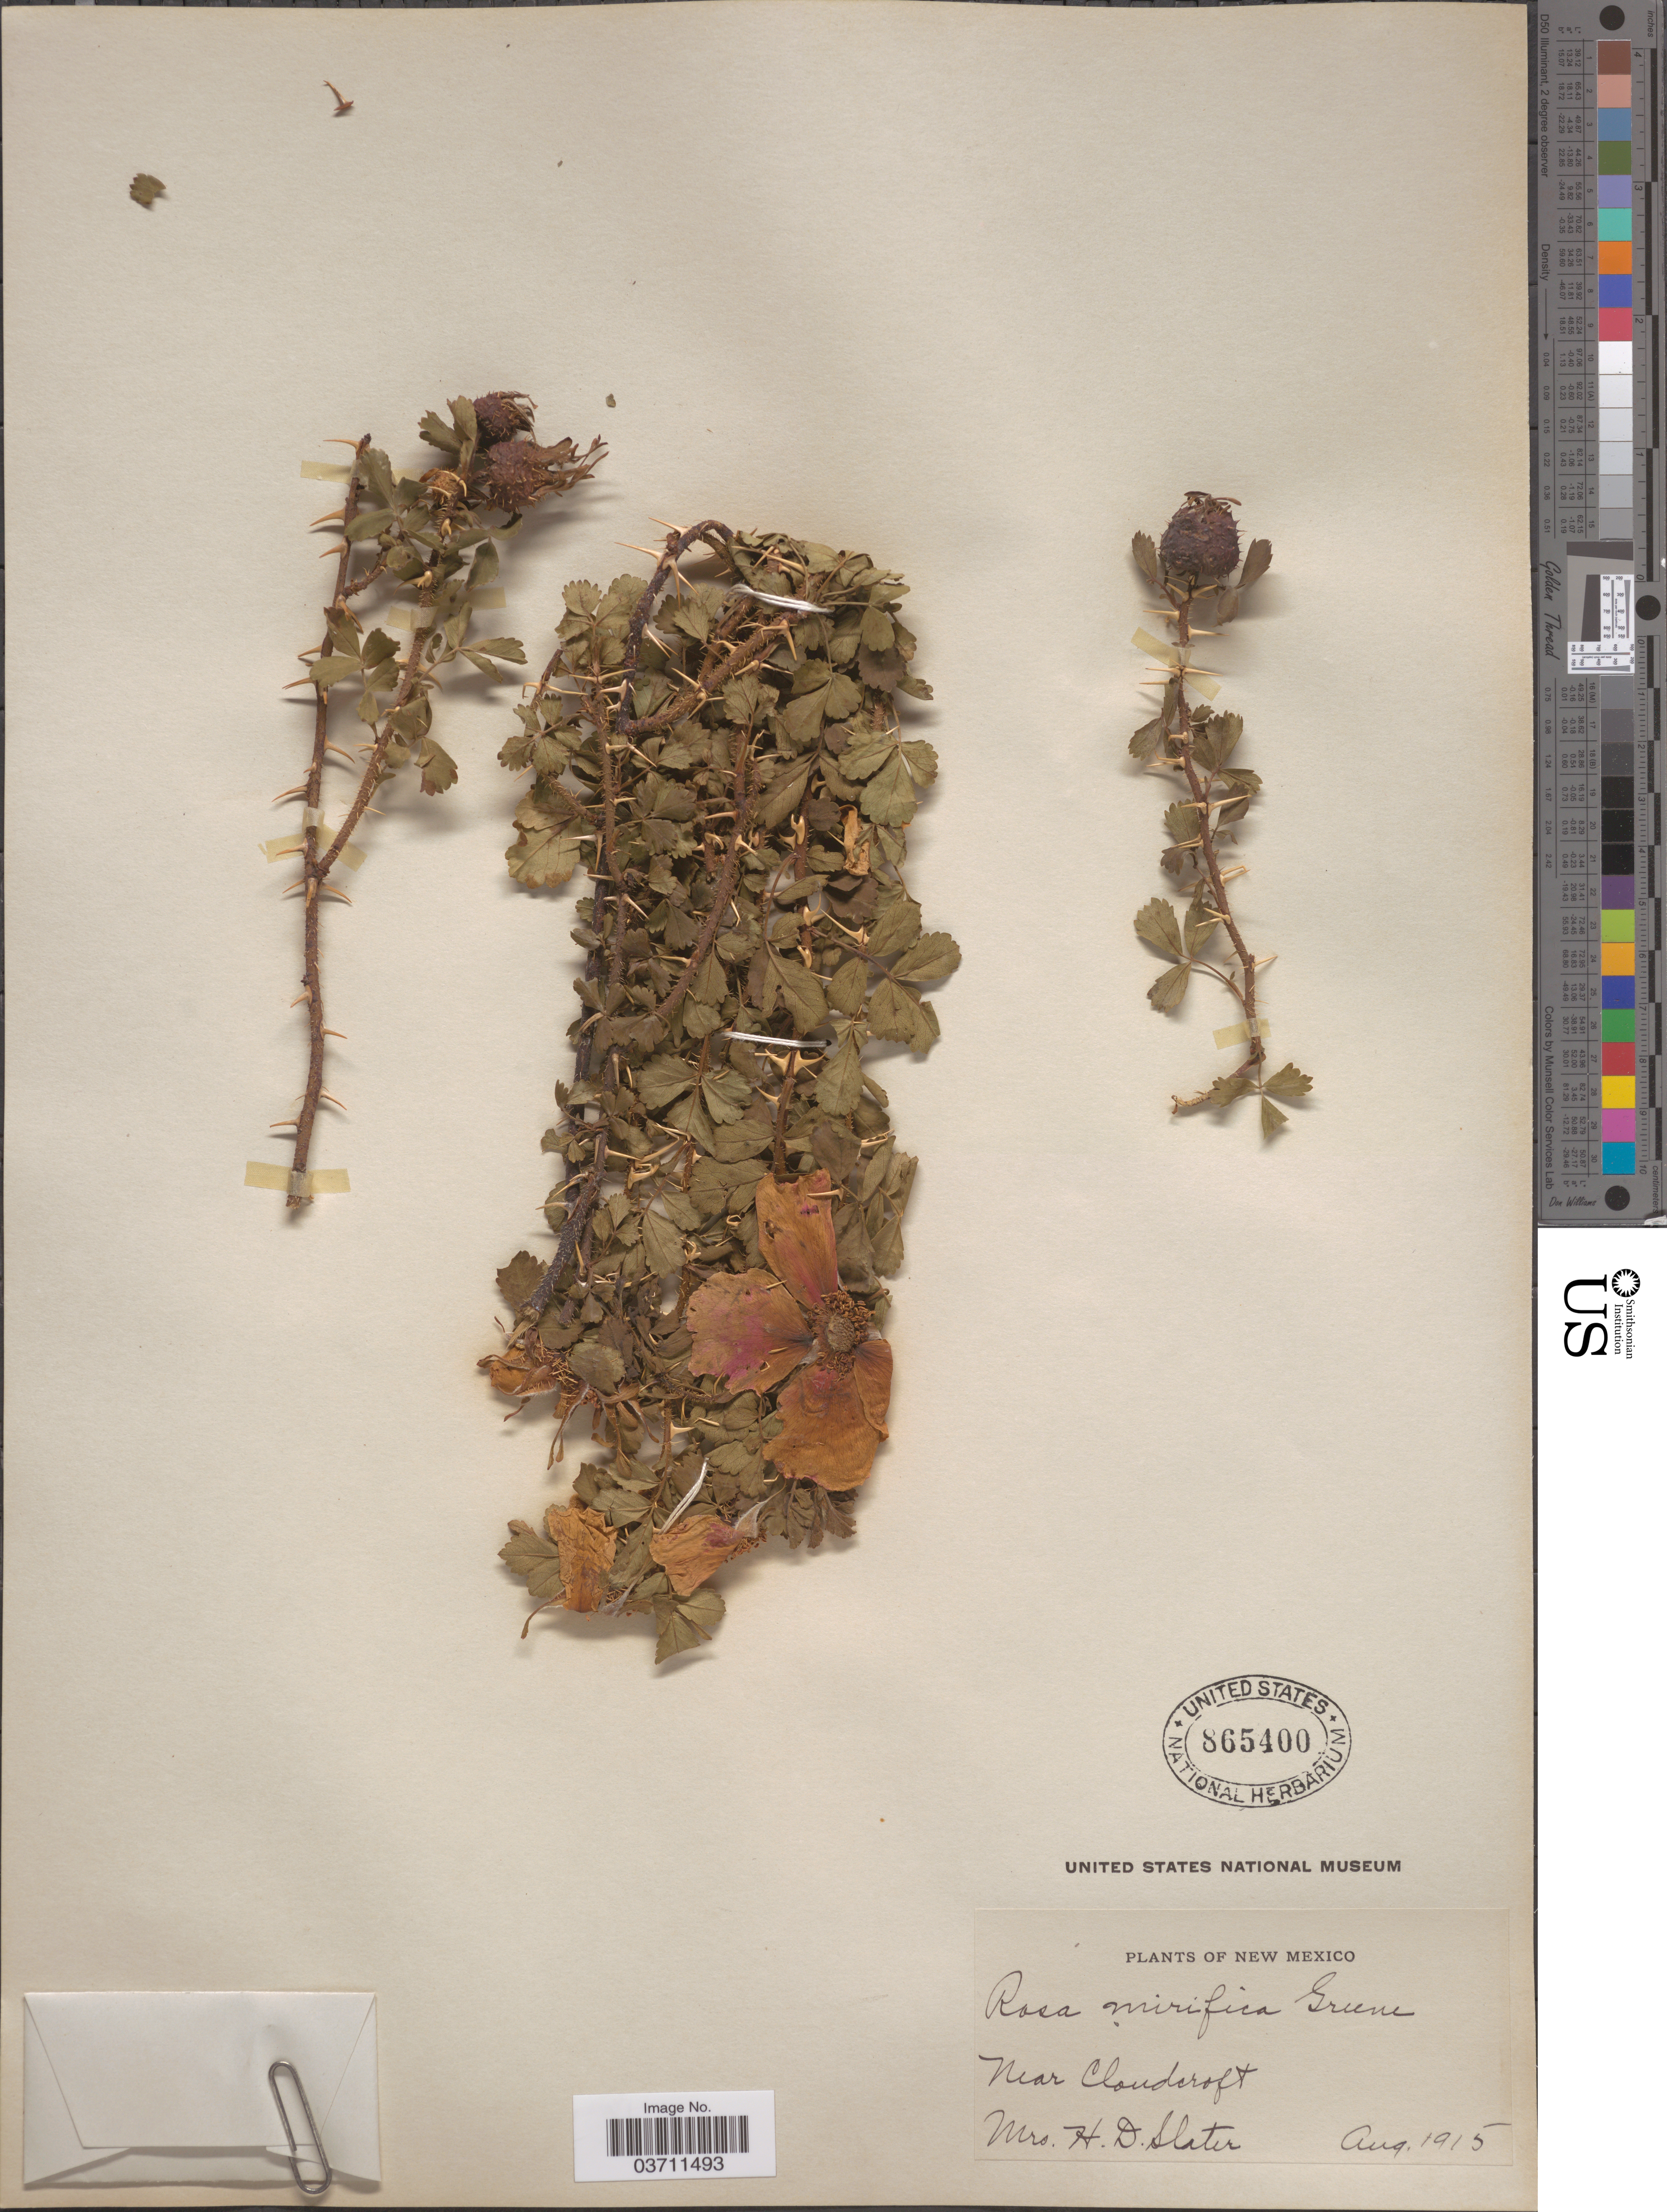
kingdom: Plantae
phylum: Tracheophyta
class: Magnoliopsida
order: Rosales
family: Rosaceae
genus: Rosa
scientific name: Rosa mirifica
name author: Greene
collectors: H. Slater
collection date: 1915-08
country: United States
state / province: New Mexico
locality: Near Cloudcroft.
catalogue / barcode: US 865400